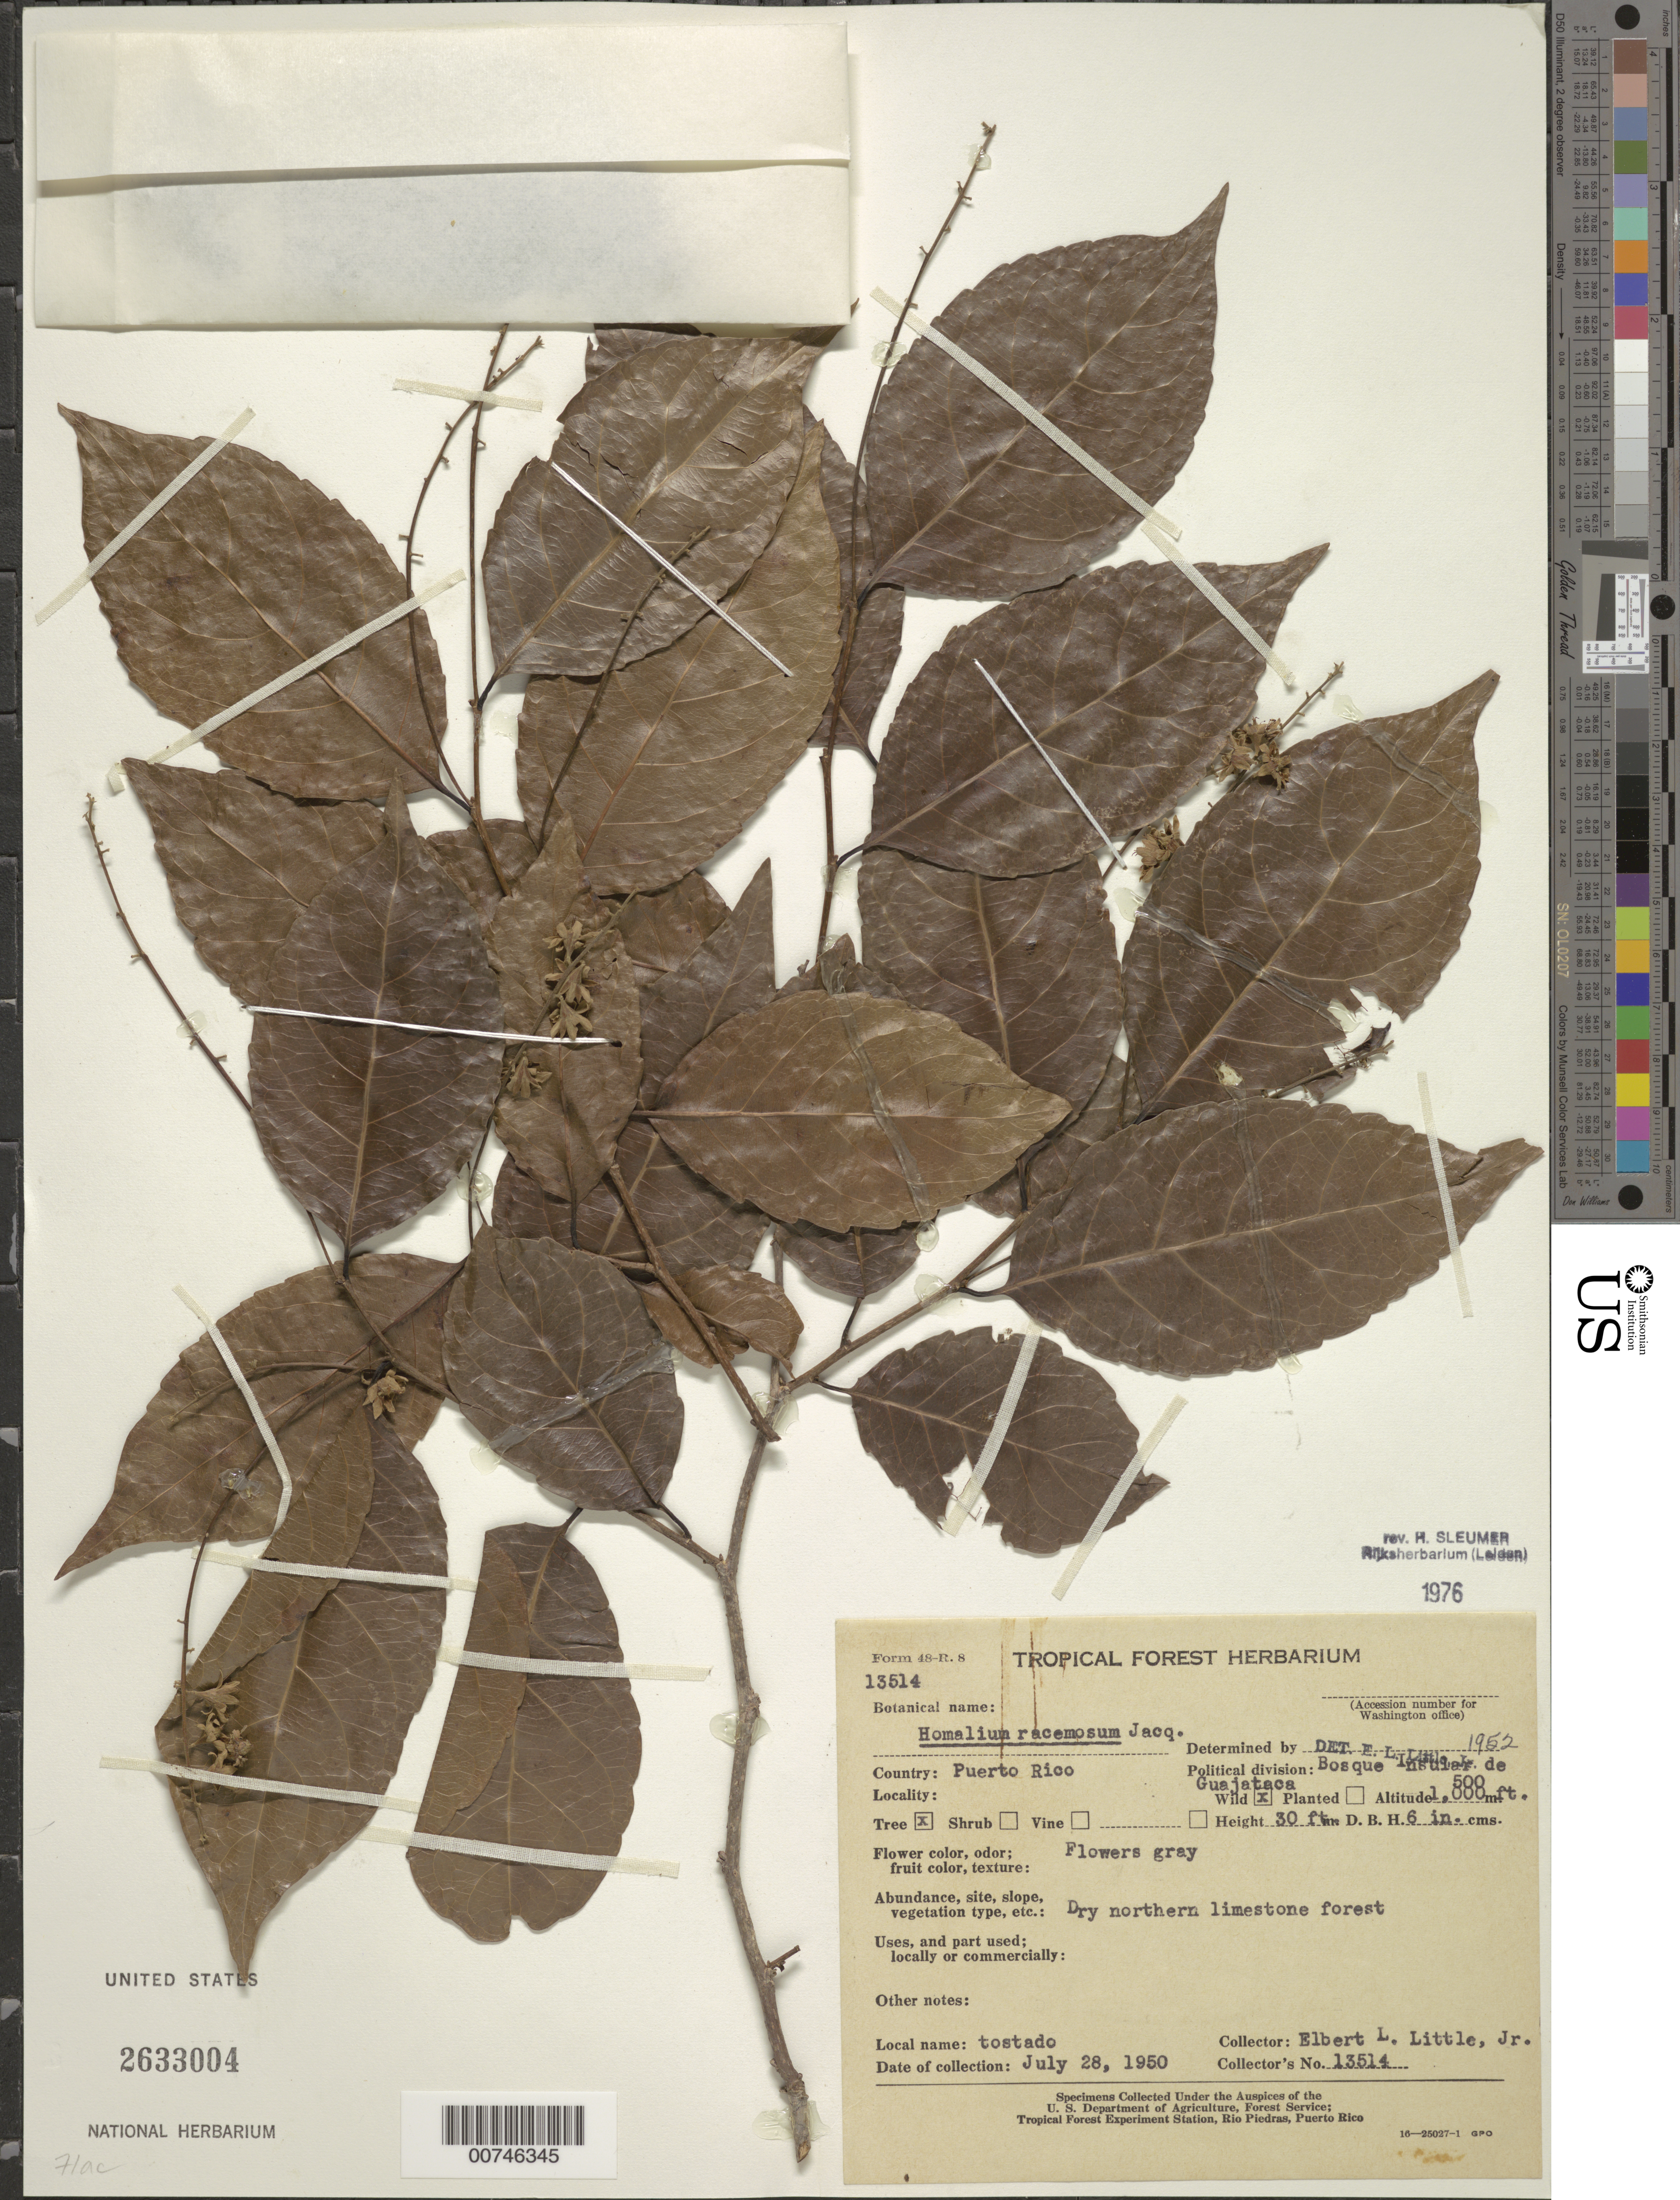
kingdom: Plantae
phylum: Tracheophyta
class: Magnoliopsida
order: Malpighiales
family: Salicaceae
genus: Homalium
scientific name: Homalium racemosum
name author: Jacq.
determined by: Little, Elbert L., Jr., (FSSR), United States Department of Agriculture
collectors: E. L. Little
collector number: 13514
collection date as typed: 28 Jul 1950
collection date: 1950-07-28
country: Puerto Rico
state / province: Quebradillas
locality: Bosque Insular de Guajataca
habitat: Dry northern limestone forest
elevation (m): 152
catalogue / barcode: US 2633004